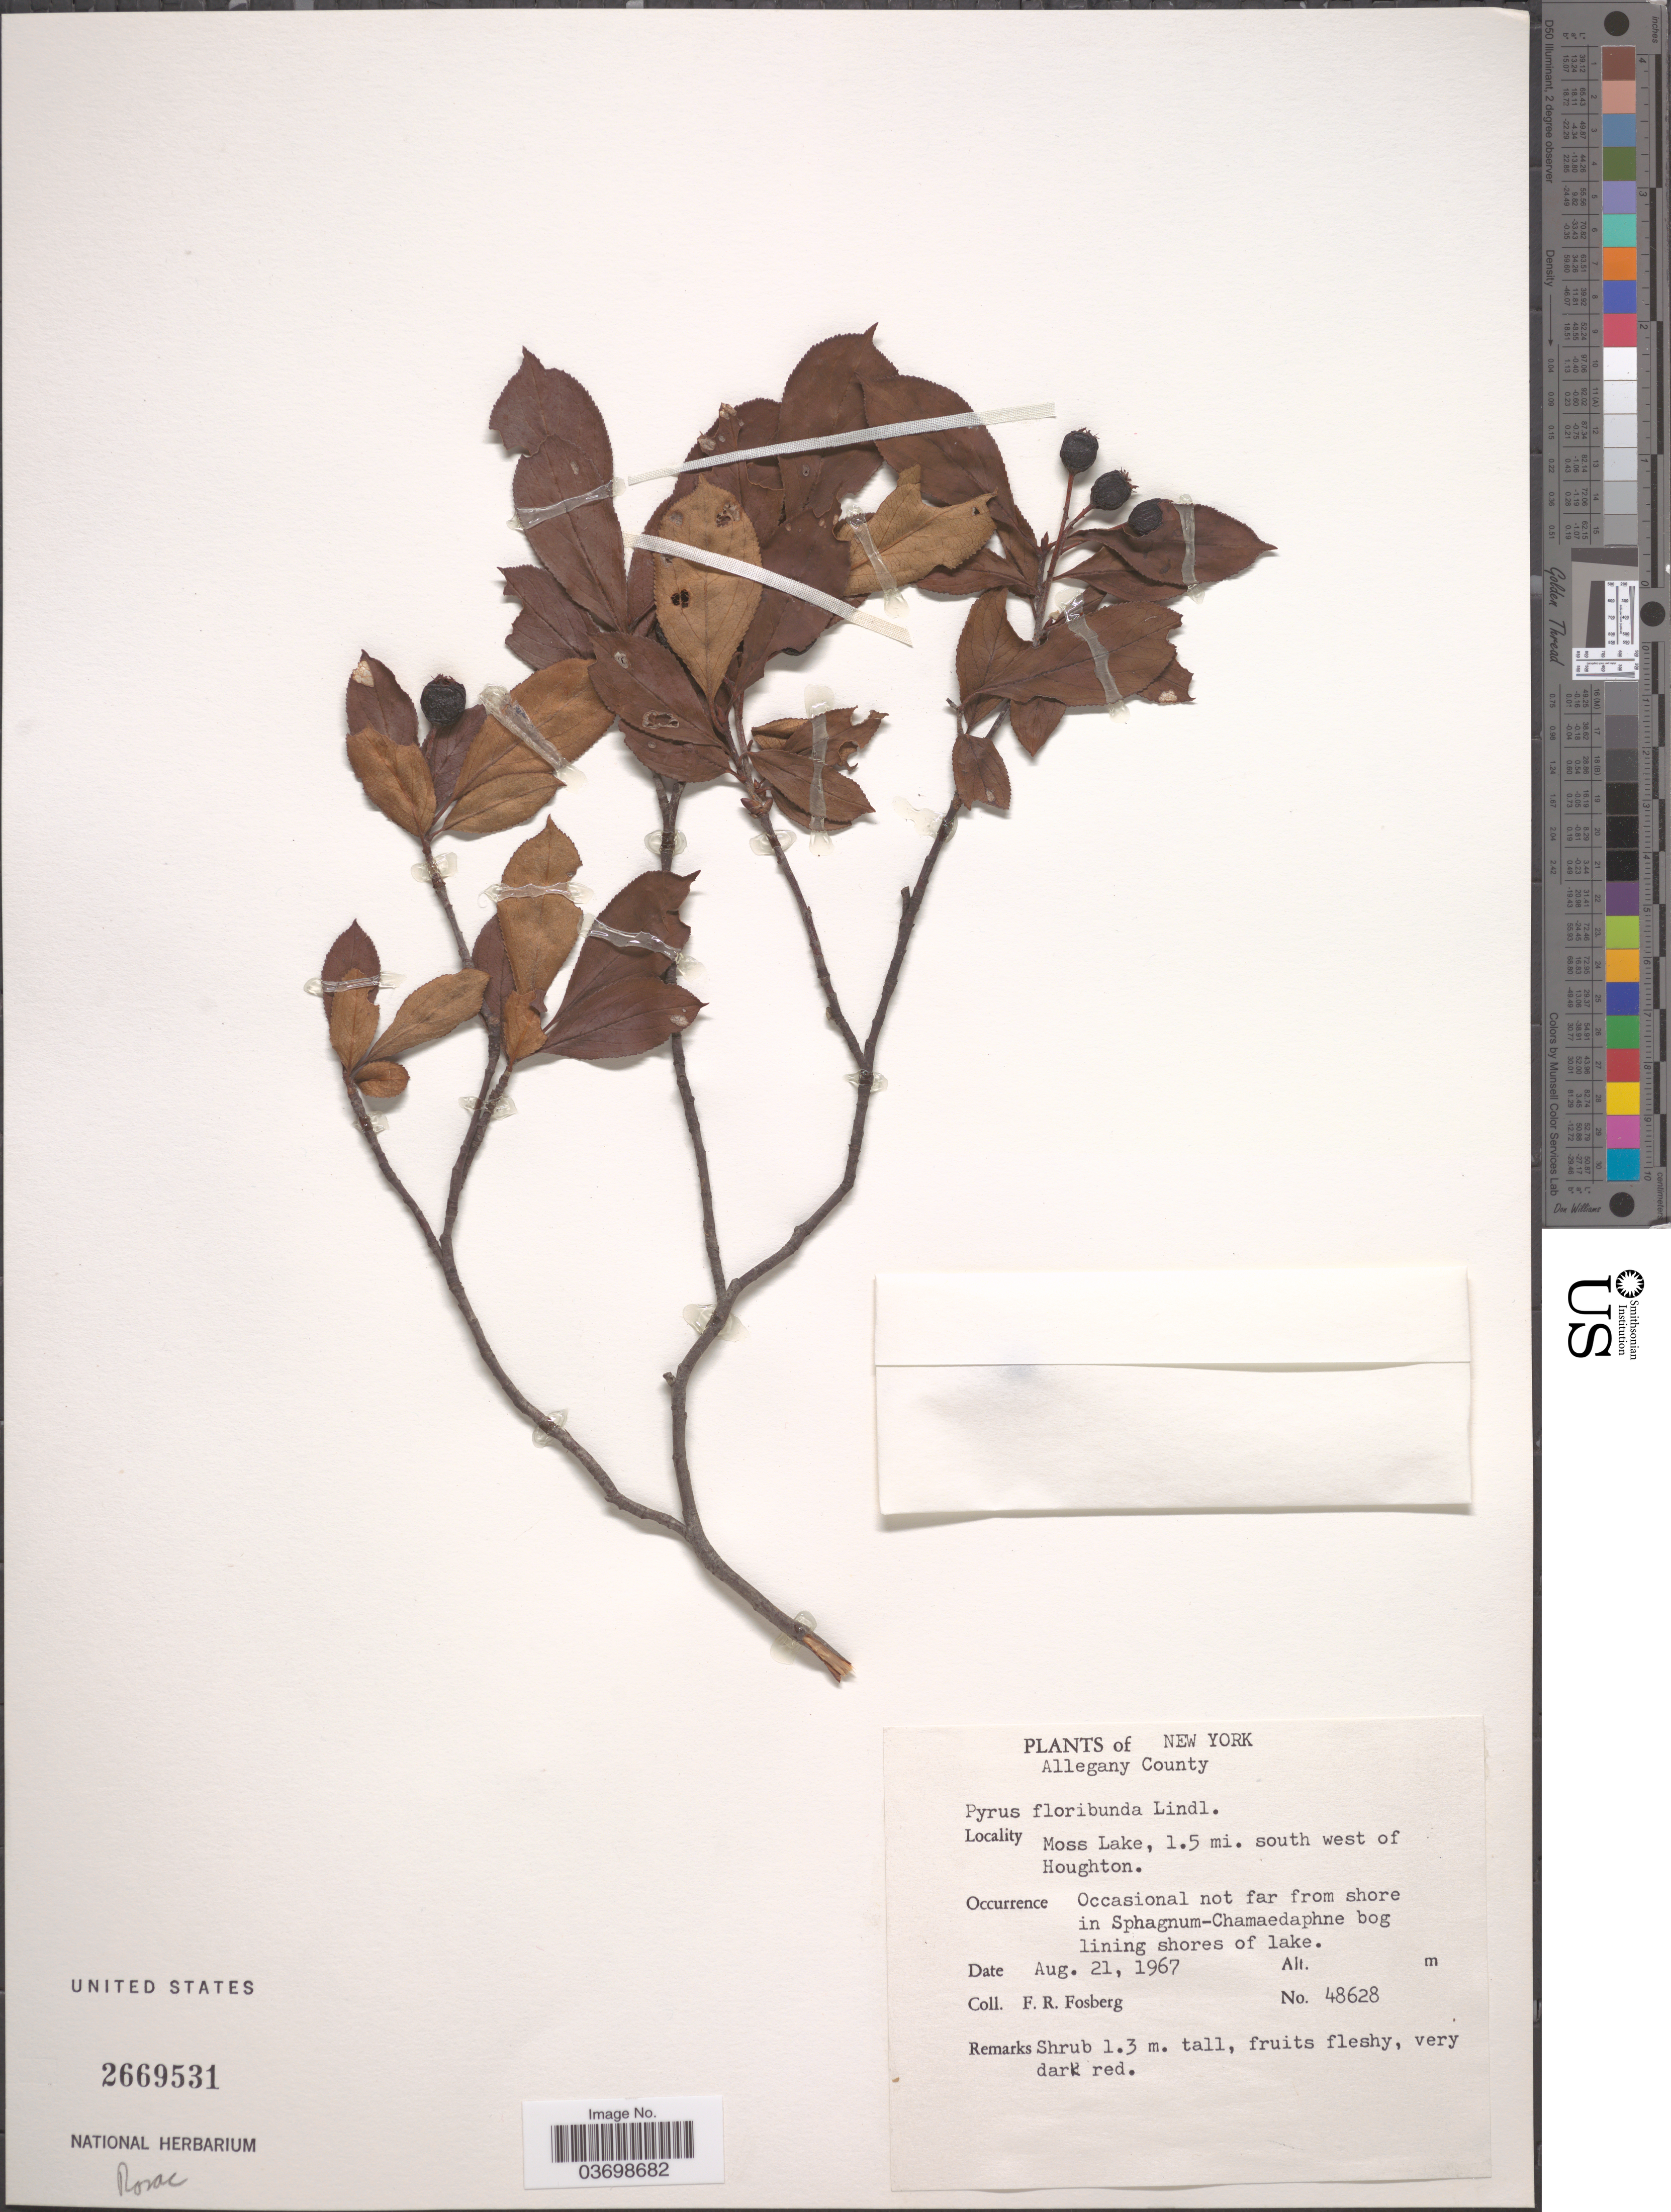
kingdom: Plantae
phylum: Tracheophyta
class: Magnoliopsida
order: Rosales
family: Rosaceae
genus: Aronia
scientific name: Aronia x prunifolia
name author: (Marshall) Rehder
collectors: F. R. Fosberg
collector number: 48628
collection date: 1967-08-21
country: United States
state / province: New York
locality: Allegany County. Moss Lake, 1.5 mi. south west of Houghton.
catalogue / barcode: US 2669531